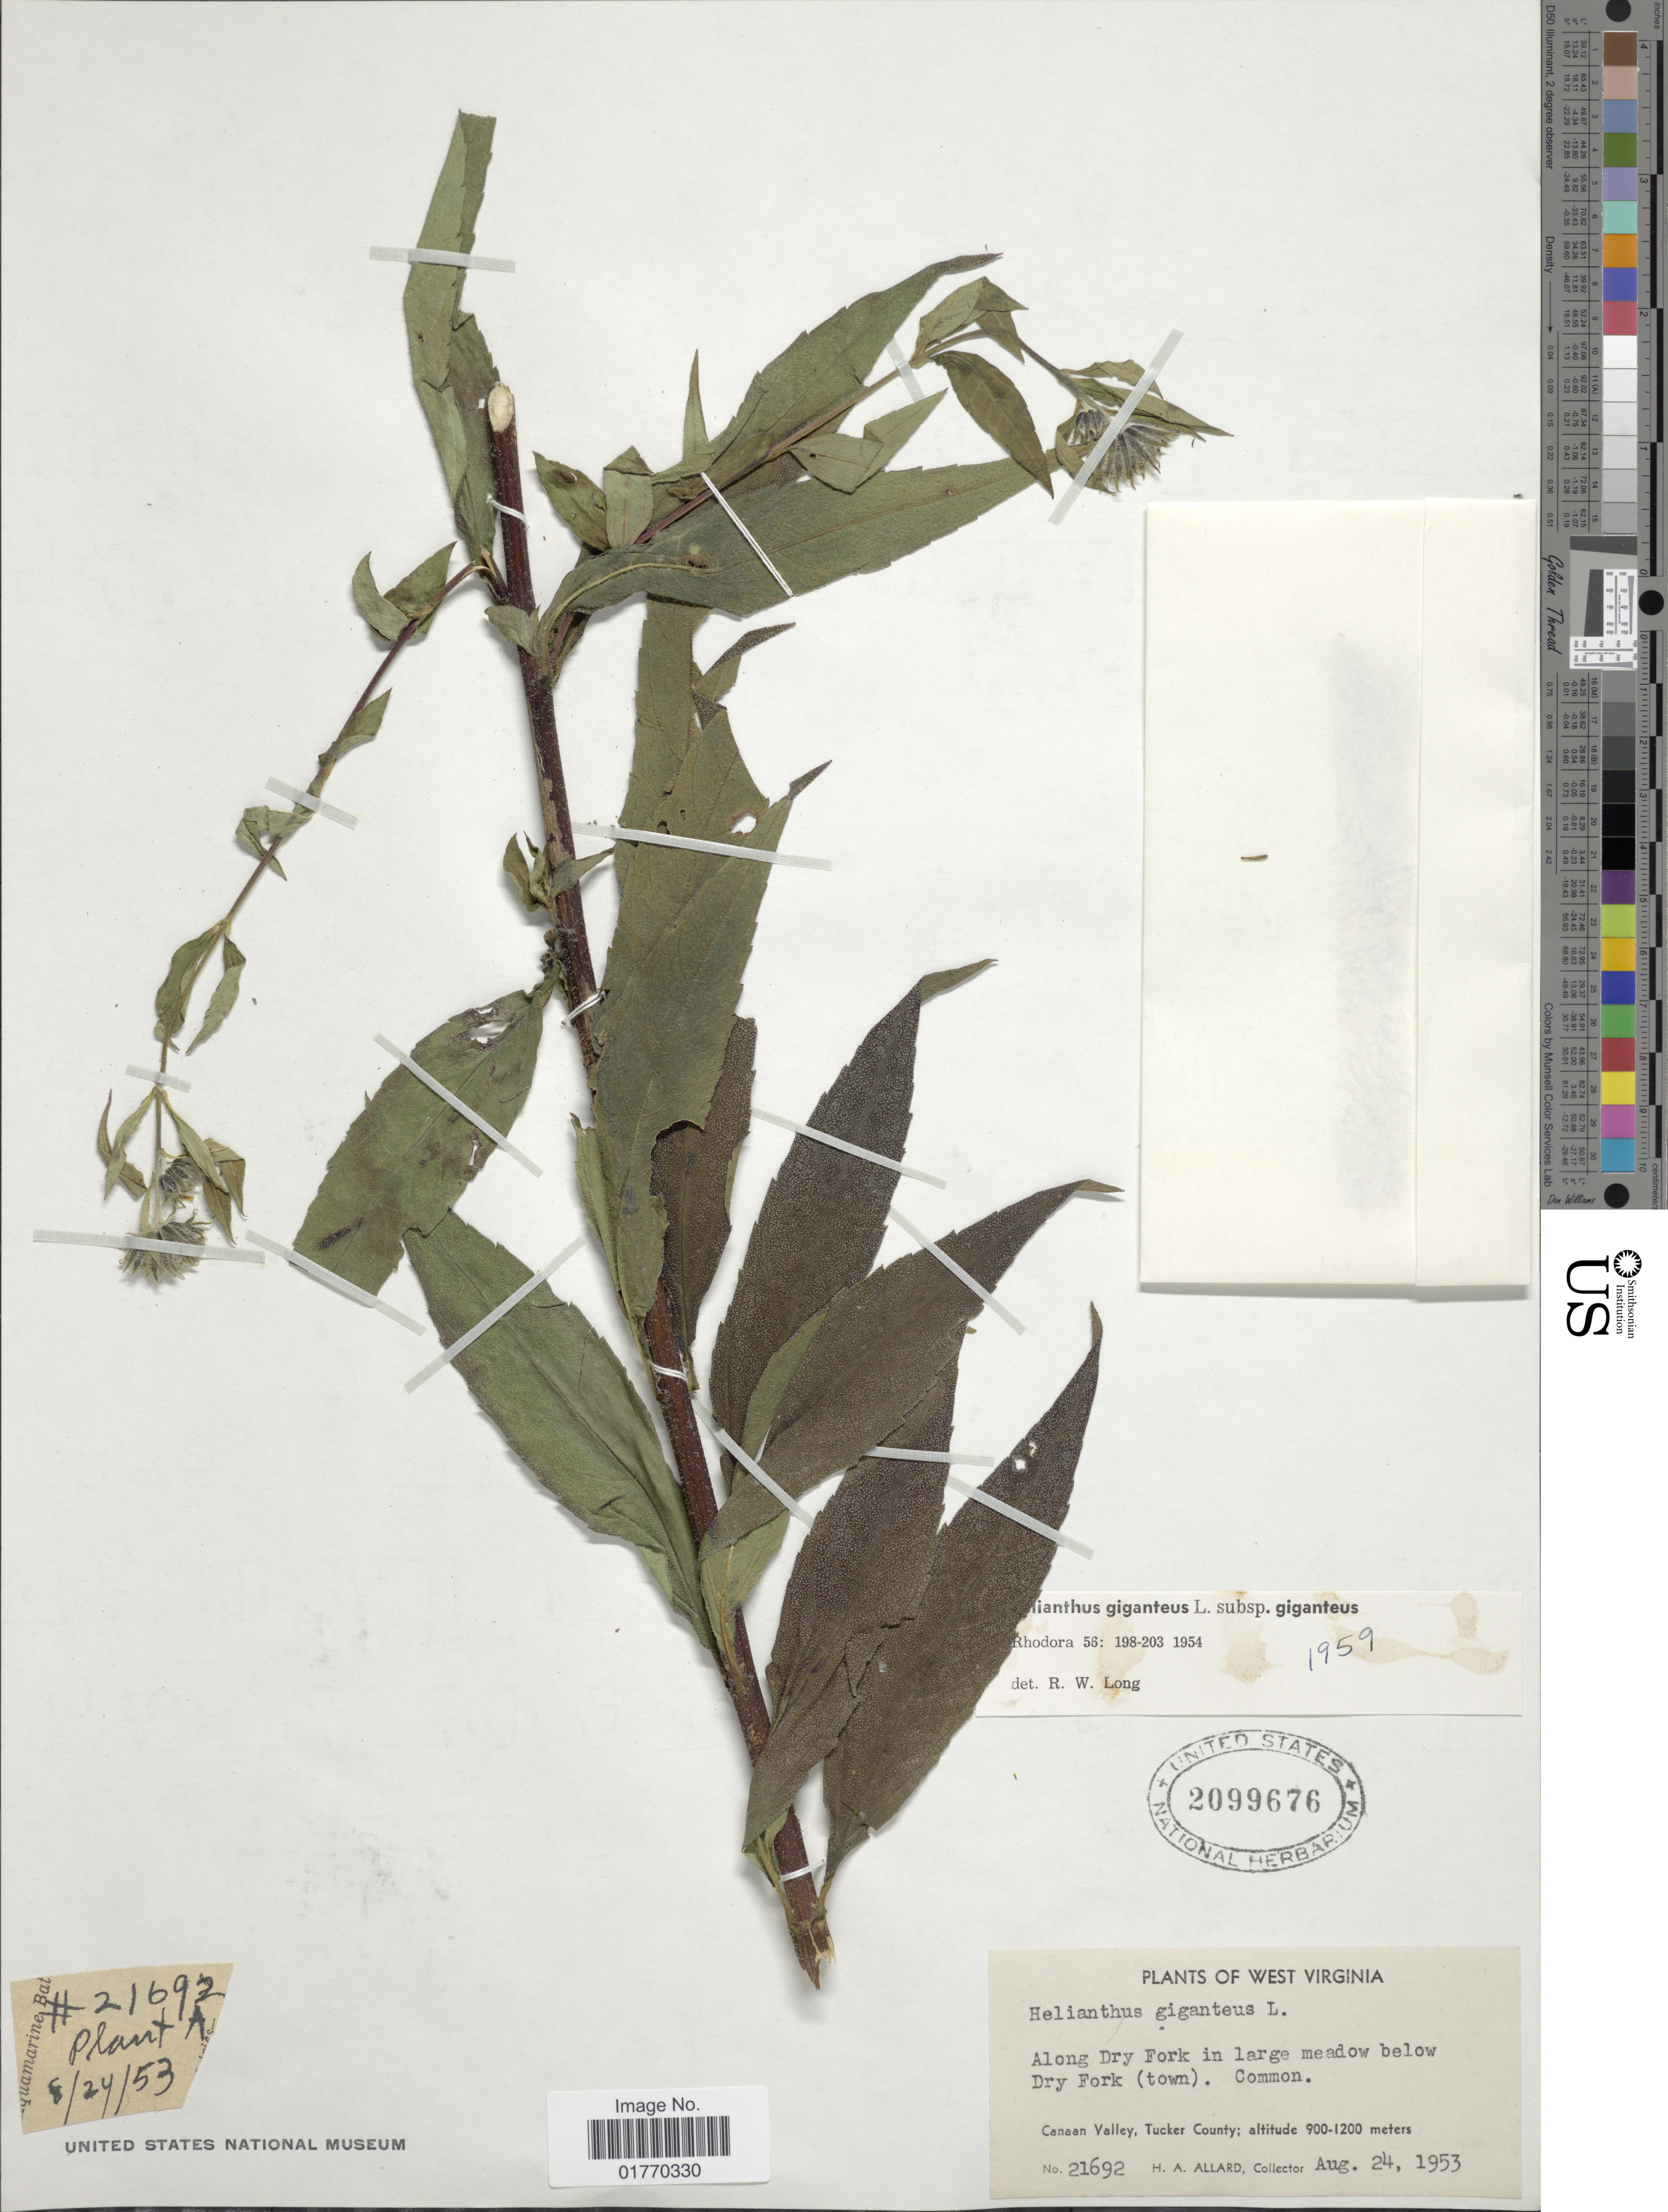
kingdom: Plantae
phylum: Tracheophyta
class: Magnoliopsida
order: Asterales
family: Asteraceae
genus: Helianthus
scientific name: Helianthus giganteus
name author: L.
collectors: H. A. Allard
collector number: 21692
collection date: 1953-08-24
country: United States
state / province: West Virginia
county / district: Tucker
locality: Along Dry Fork in large meadow below Dry Fork (town), Canaan Valley, Tucker County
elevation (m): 900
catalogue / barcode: US 2099676